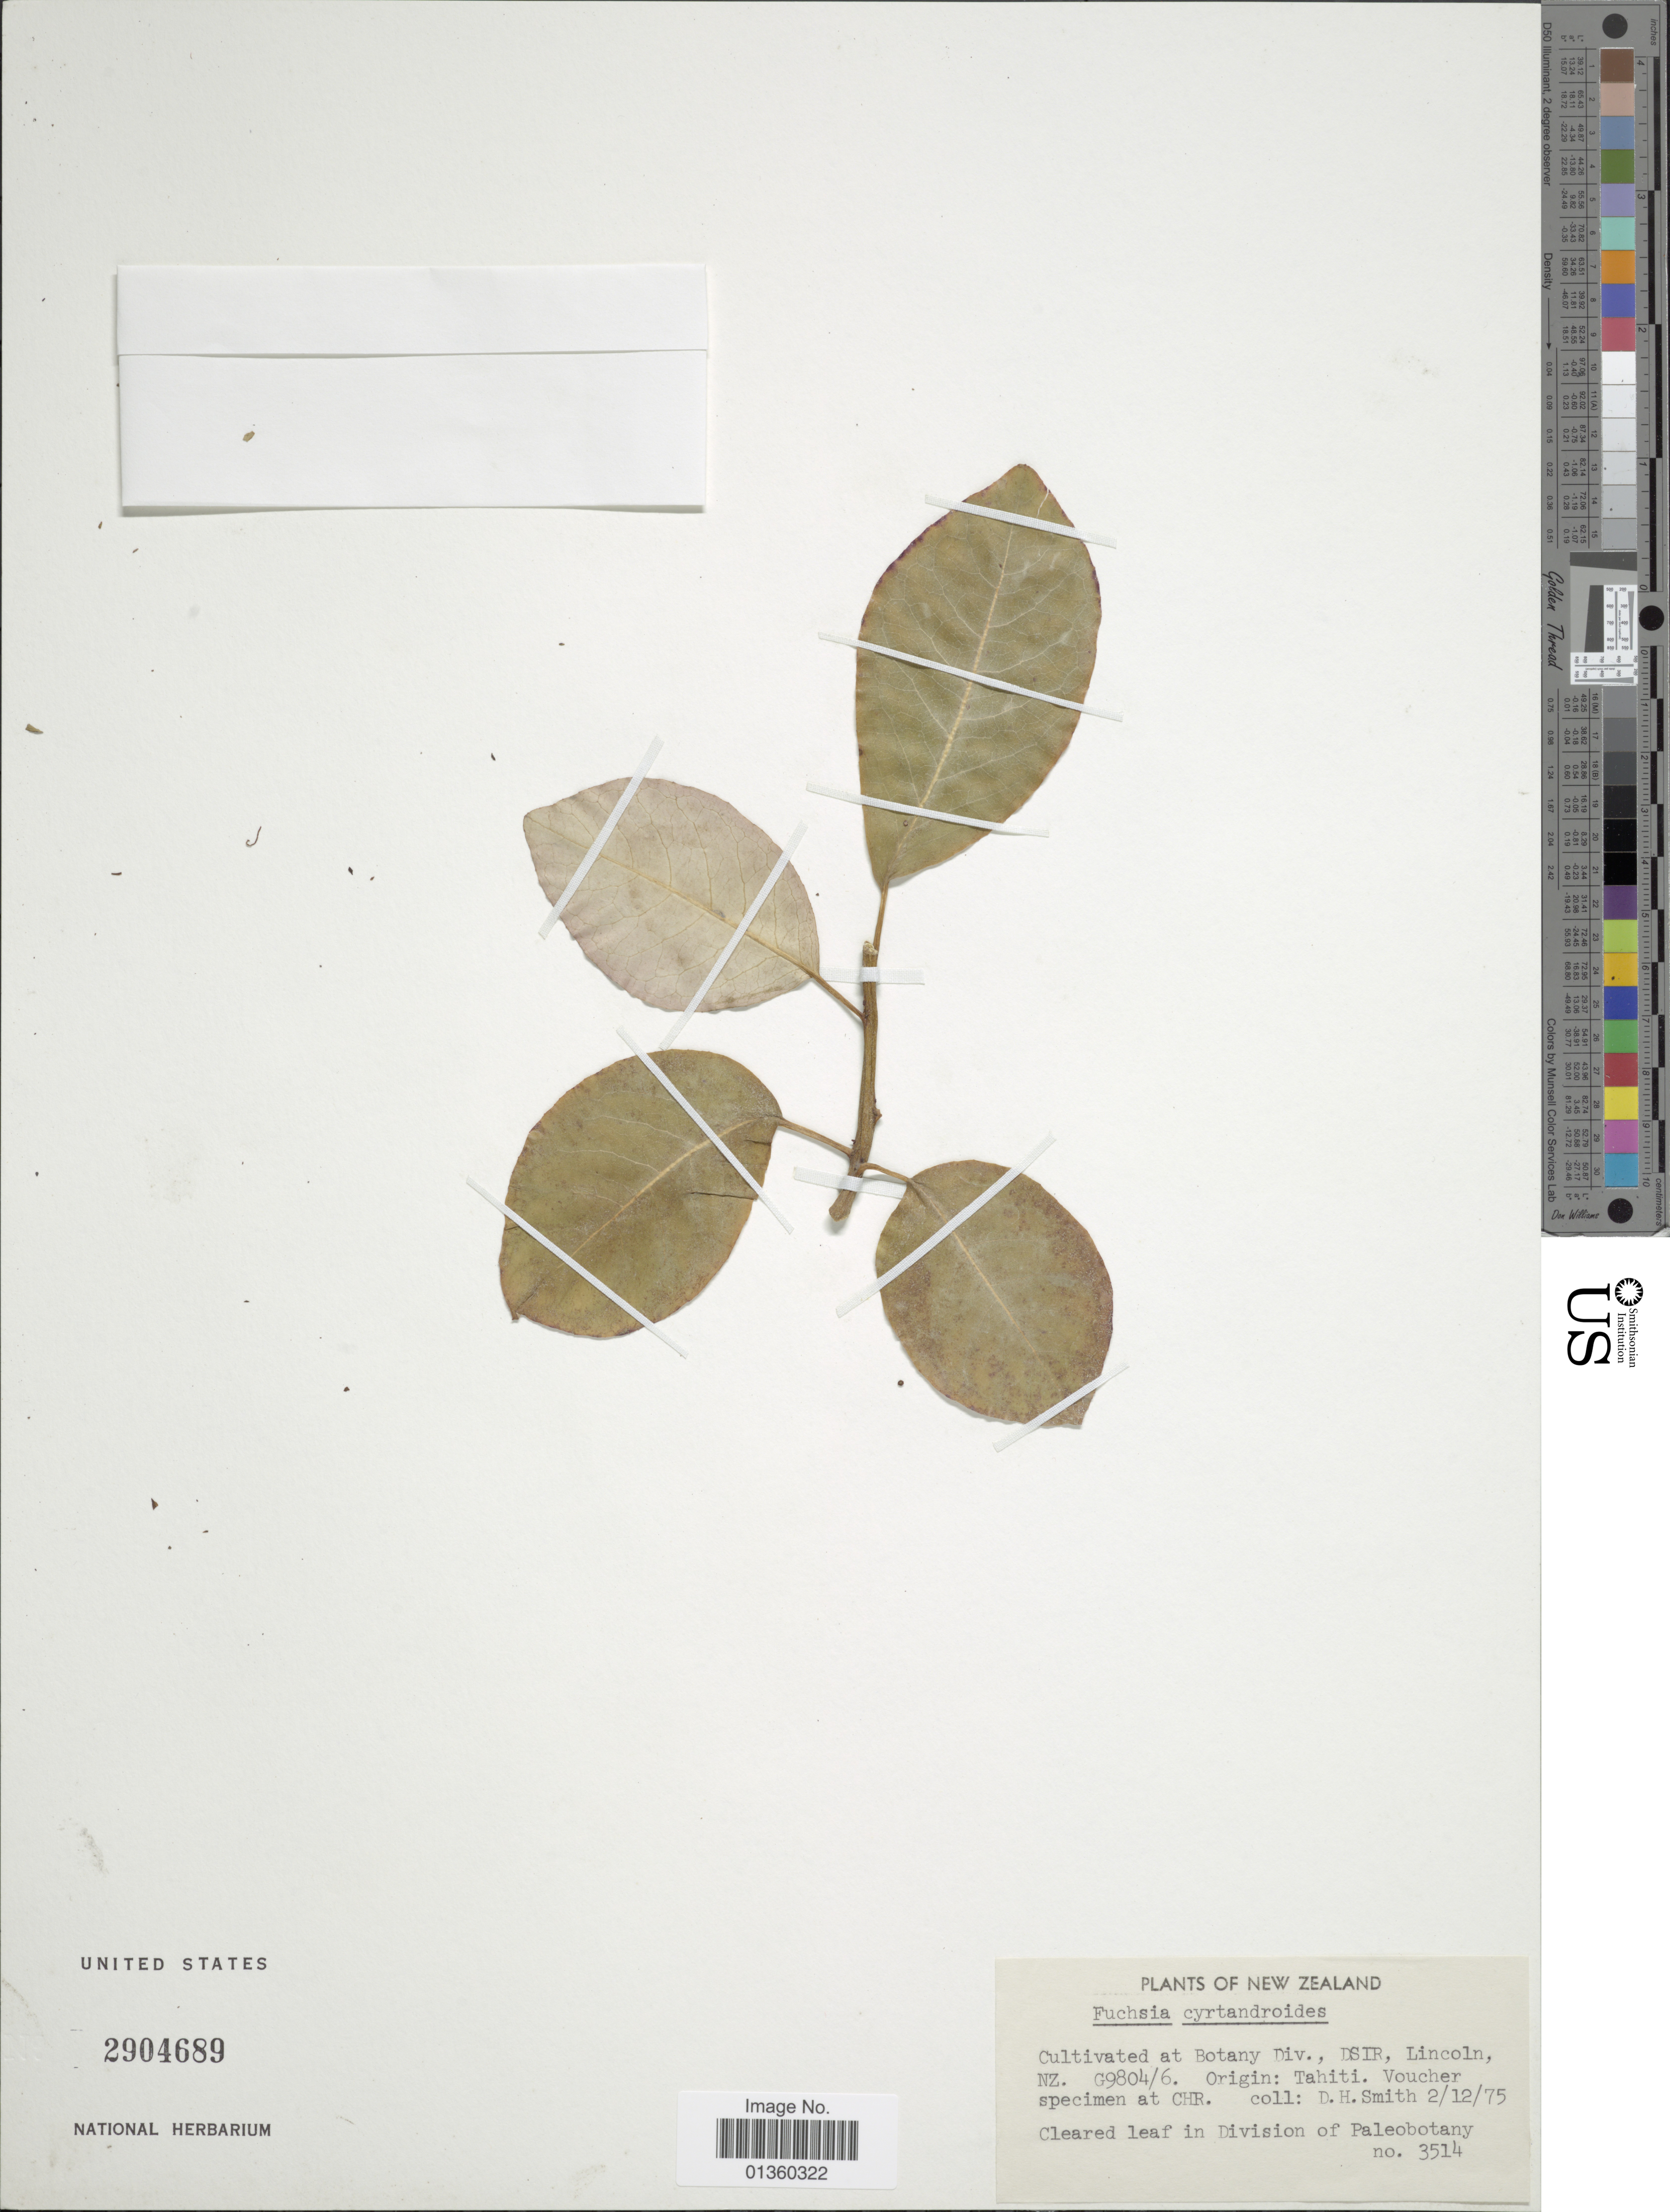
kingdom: Plantae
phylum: Tracheophyta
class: Magnoliopsida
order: Myrtales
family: Onagraceae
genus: Fuchsia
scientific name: Fuchsia cyrtandroides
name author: J.W. Moore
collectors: D. H. Smith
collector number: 3514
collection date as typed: Transcribed d/m/y: 2/12/75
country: New Zealand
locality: Cultivated at Botany Div., DSIR, Lincoln, NZ. G9804/6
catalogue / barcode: US 2904689